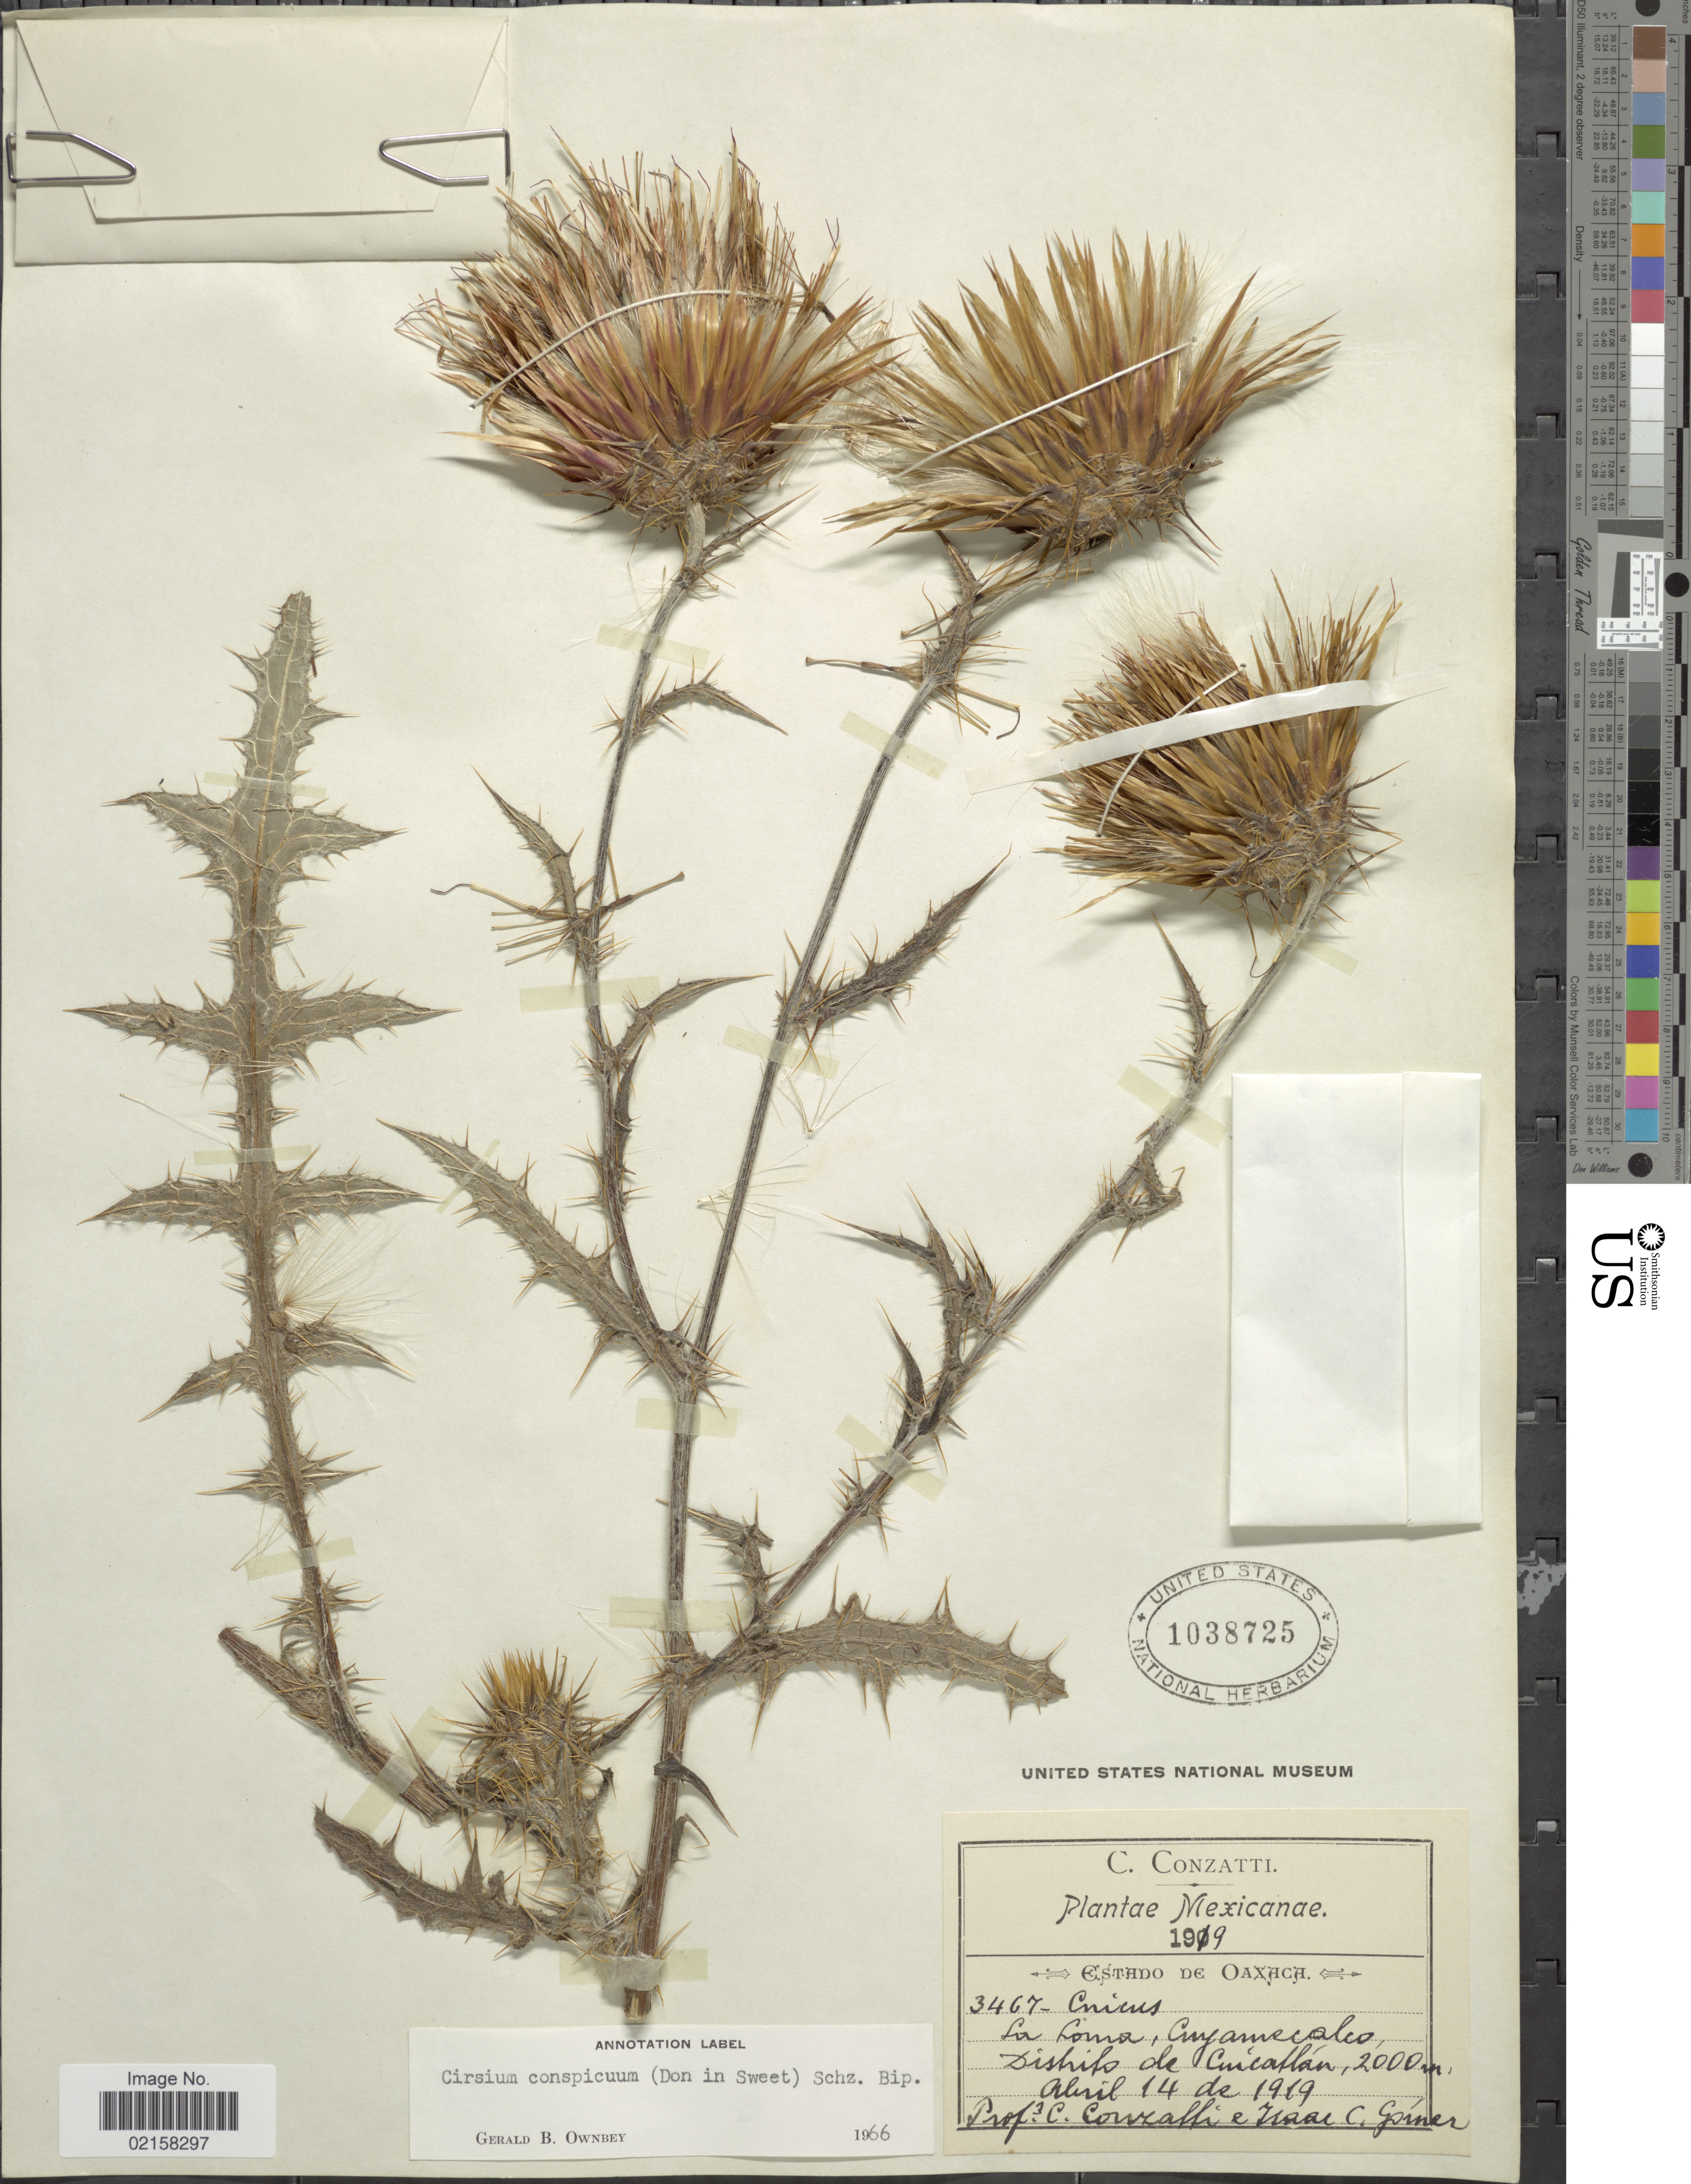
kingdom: Plantae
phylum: Tracheophyta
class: Magnoliopsida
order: Asterales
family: Asteraceae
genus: Cirsium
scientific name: Cirsium conspicuum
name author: (G. Don) Sch. Bip.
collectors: C. Conzatti & I. Gomer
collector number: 3467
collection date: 1919-04-14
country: Mexico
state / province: Oaxaca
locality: La Loma, Anyamecaleo, Cuicatlán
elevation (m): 2000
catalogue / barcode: US 1038725